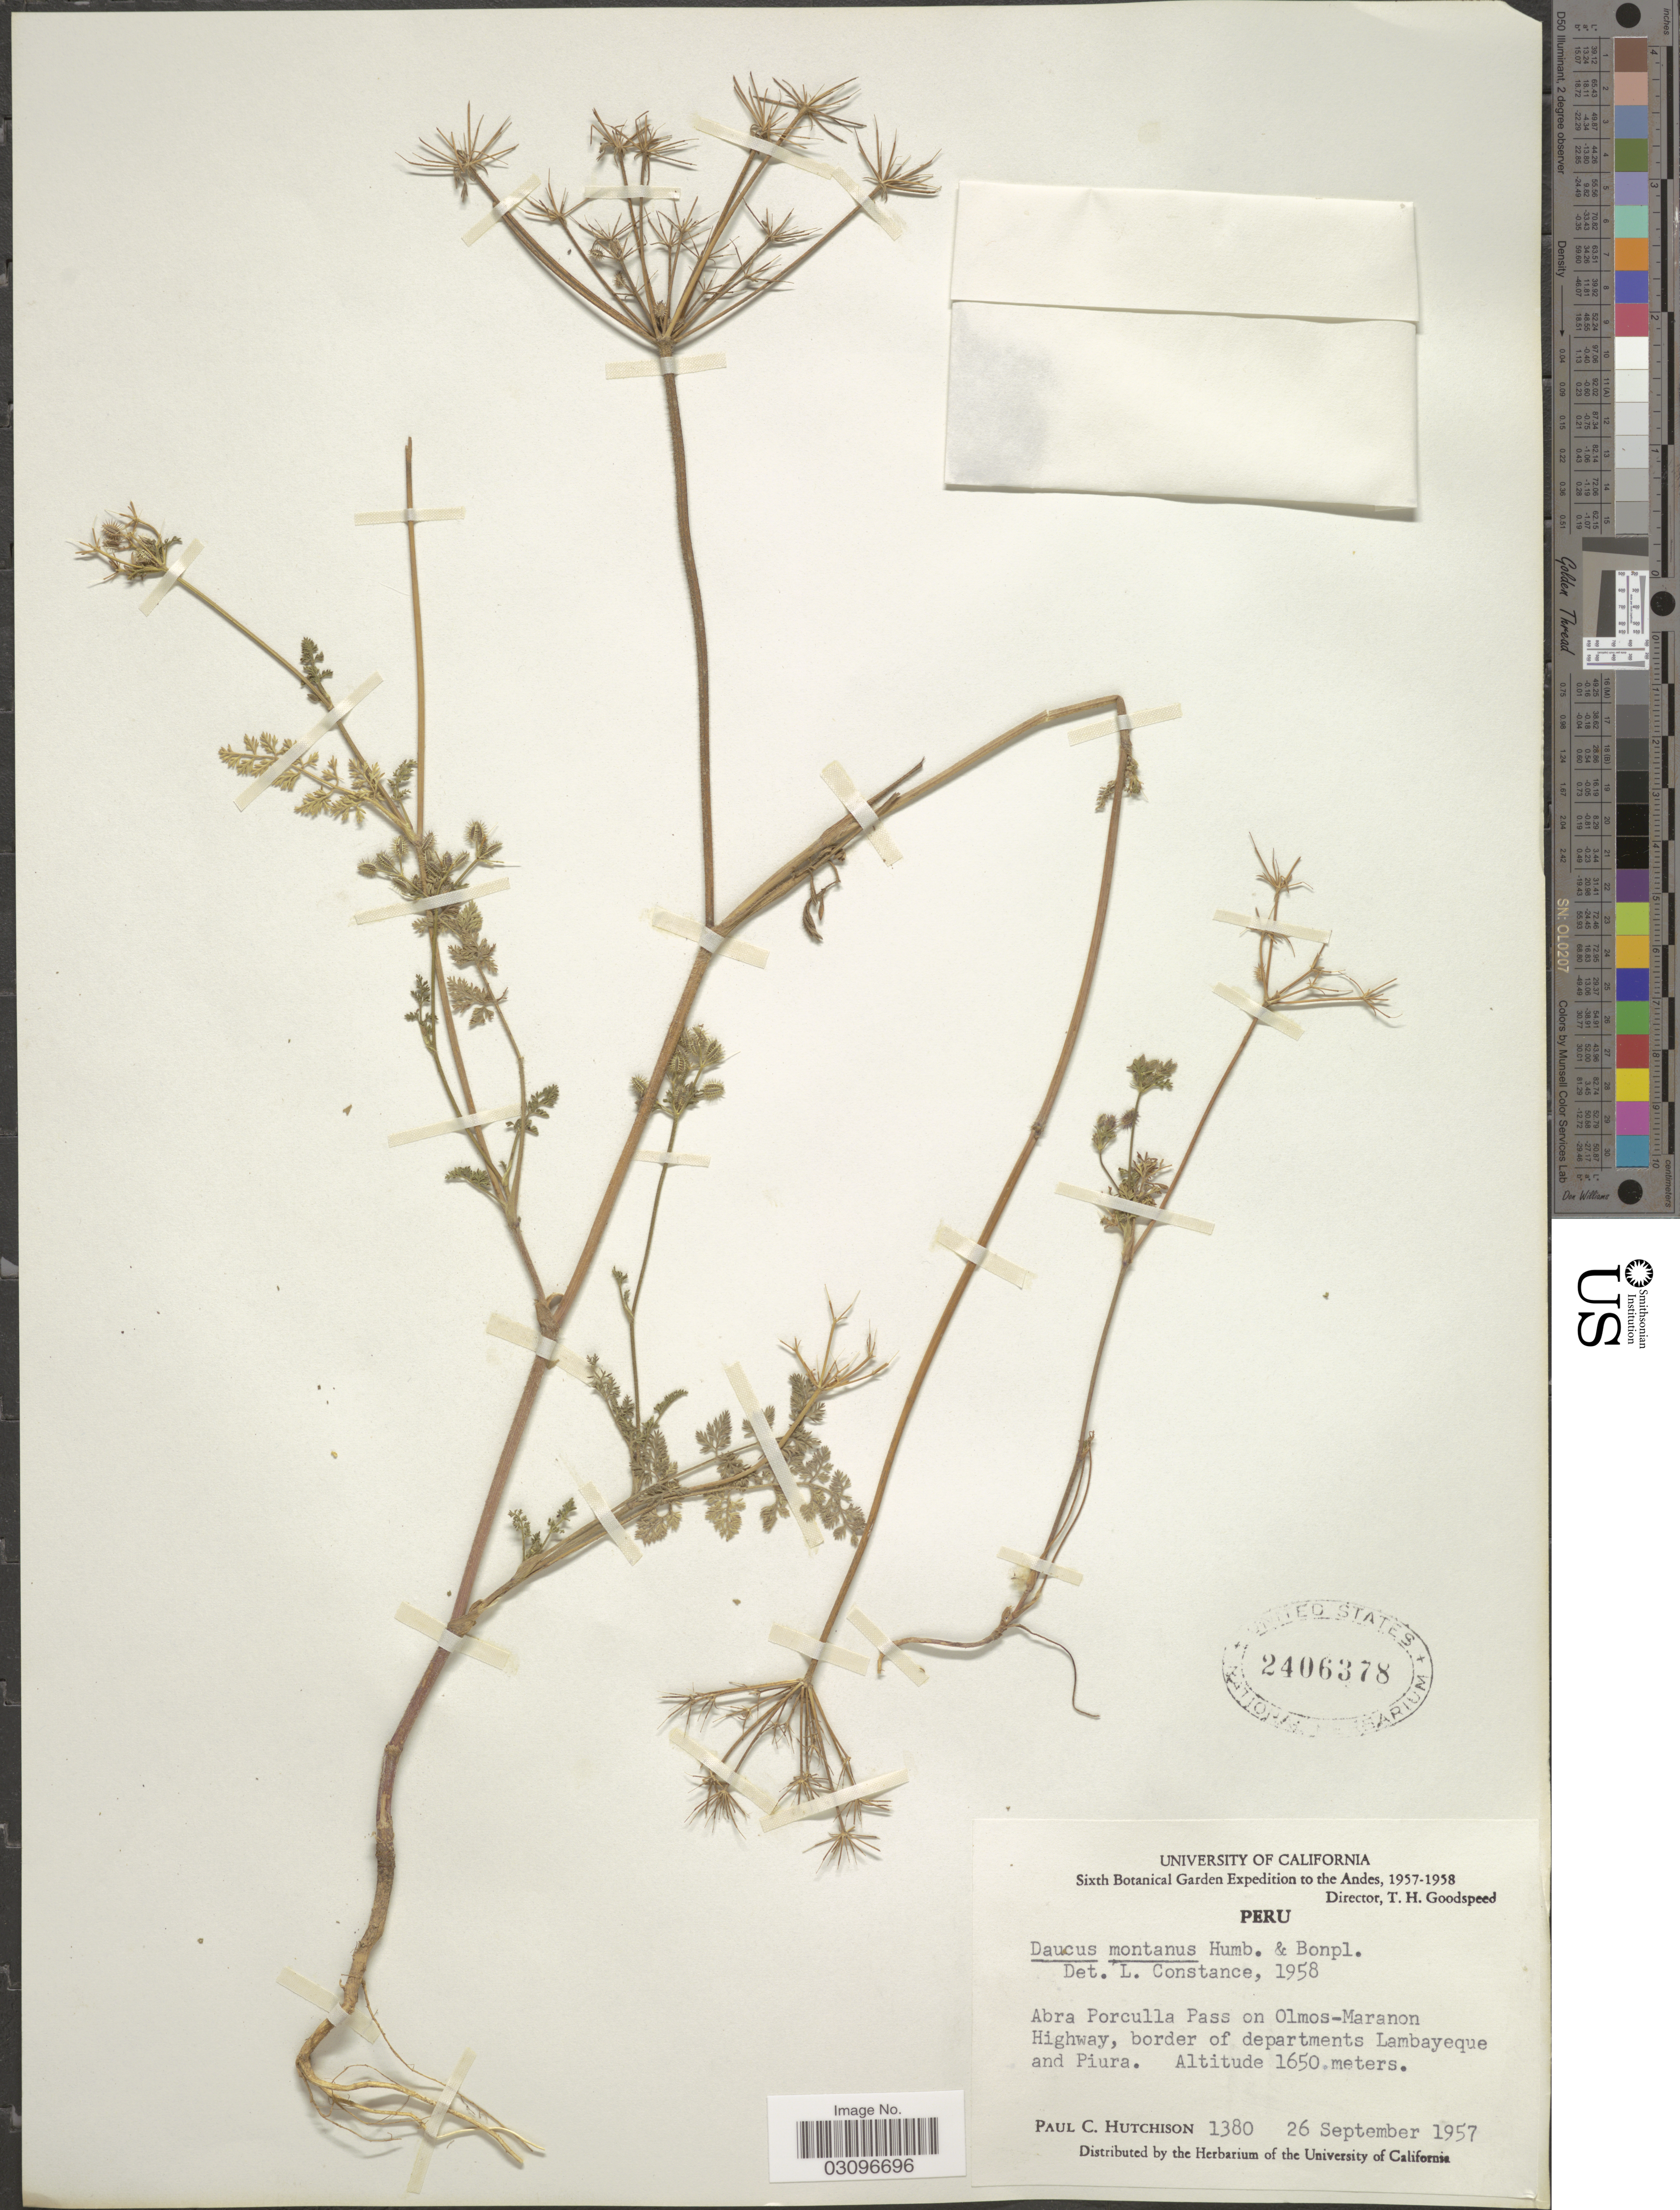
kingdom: Plantae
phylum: Tracheophyta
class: Magnoliopsida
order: Apiales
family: Apiaceae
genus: Daucus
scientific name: Daucus montanus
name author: Humb. & Bonpl. ex Spreng.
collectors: P. C. Hutchison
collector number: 1380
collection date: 1957-09-26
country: Peru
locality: The Andes. Abra Porculla Pass on Olmos-Maranon Highway, border of departments Lambayeque and Piura.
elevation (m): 1650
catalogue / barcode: US 2406378